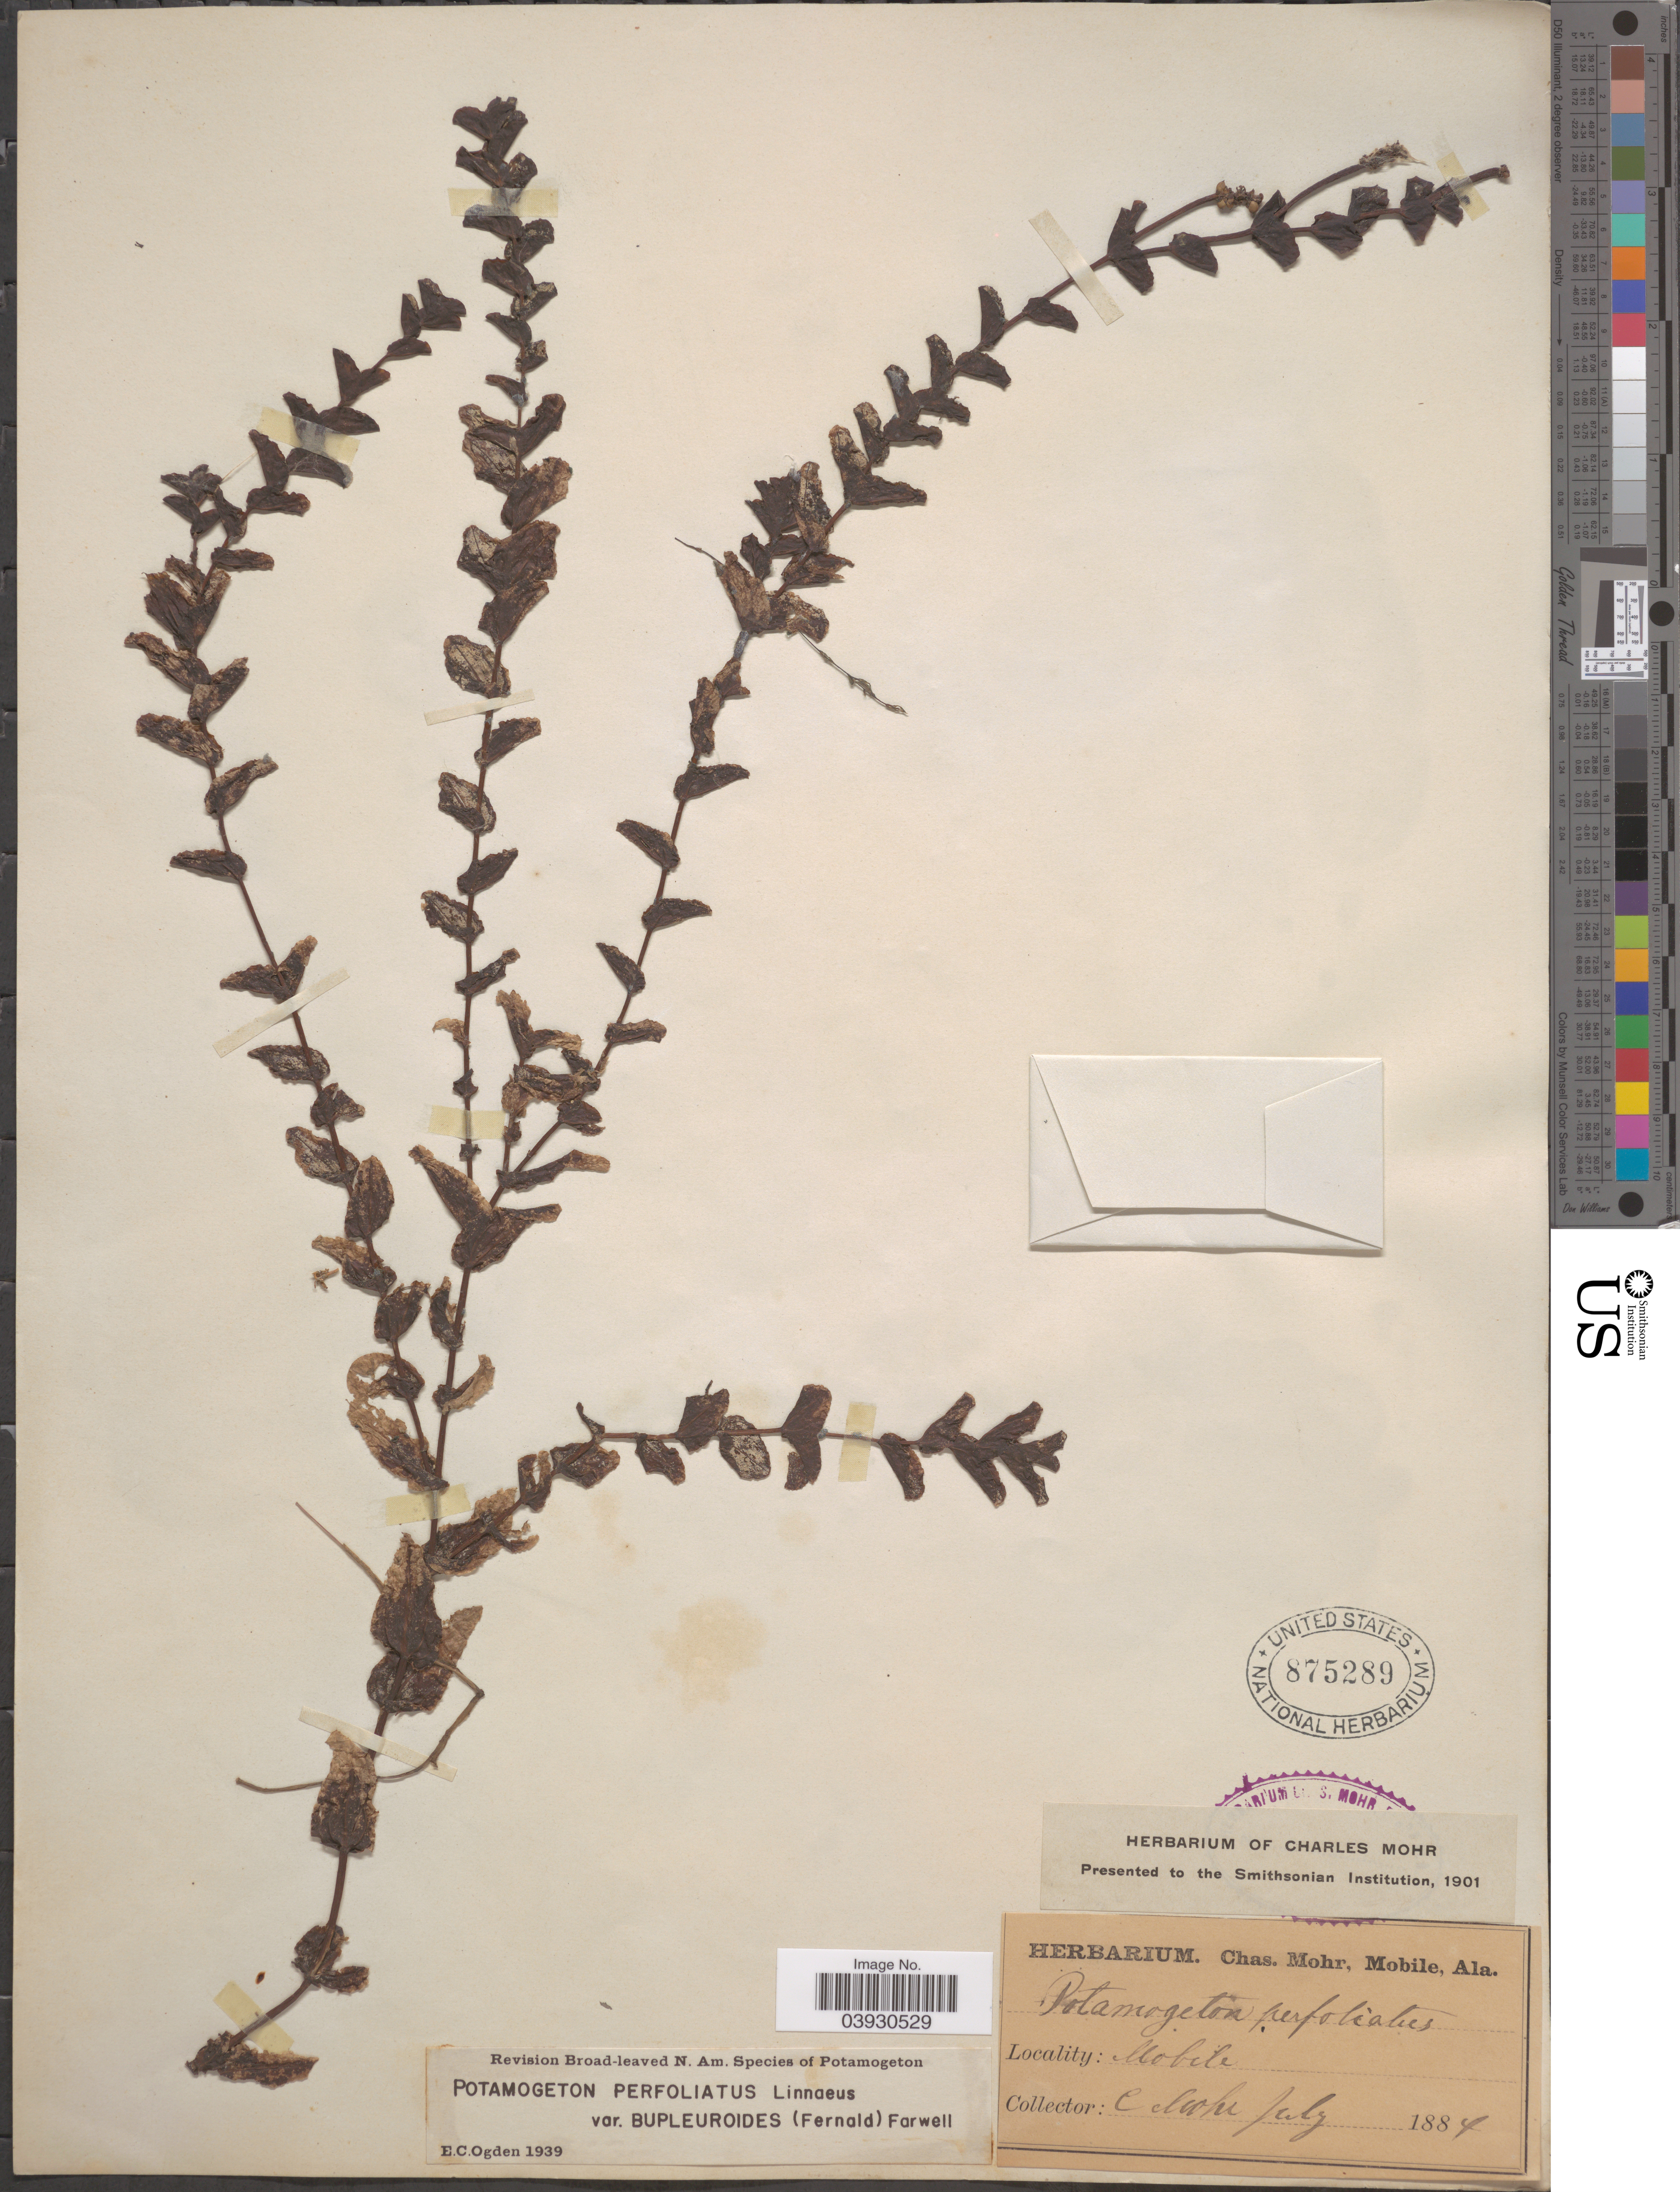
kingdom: Plantae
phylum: Tracheophyta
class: Liliopsida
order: Alismatales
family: Potamogetonaceae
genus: Potamogeton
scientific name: Potamogeton perfoliatus var. bupleuroides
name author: (Fernald) Farw.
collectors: Mohr, C. T. (herbarium)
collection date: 1884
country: United States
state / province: Alabama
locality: Mobile.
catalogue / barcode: US 875289